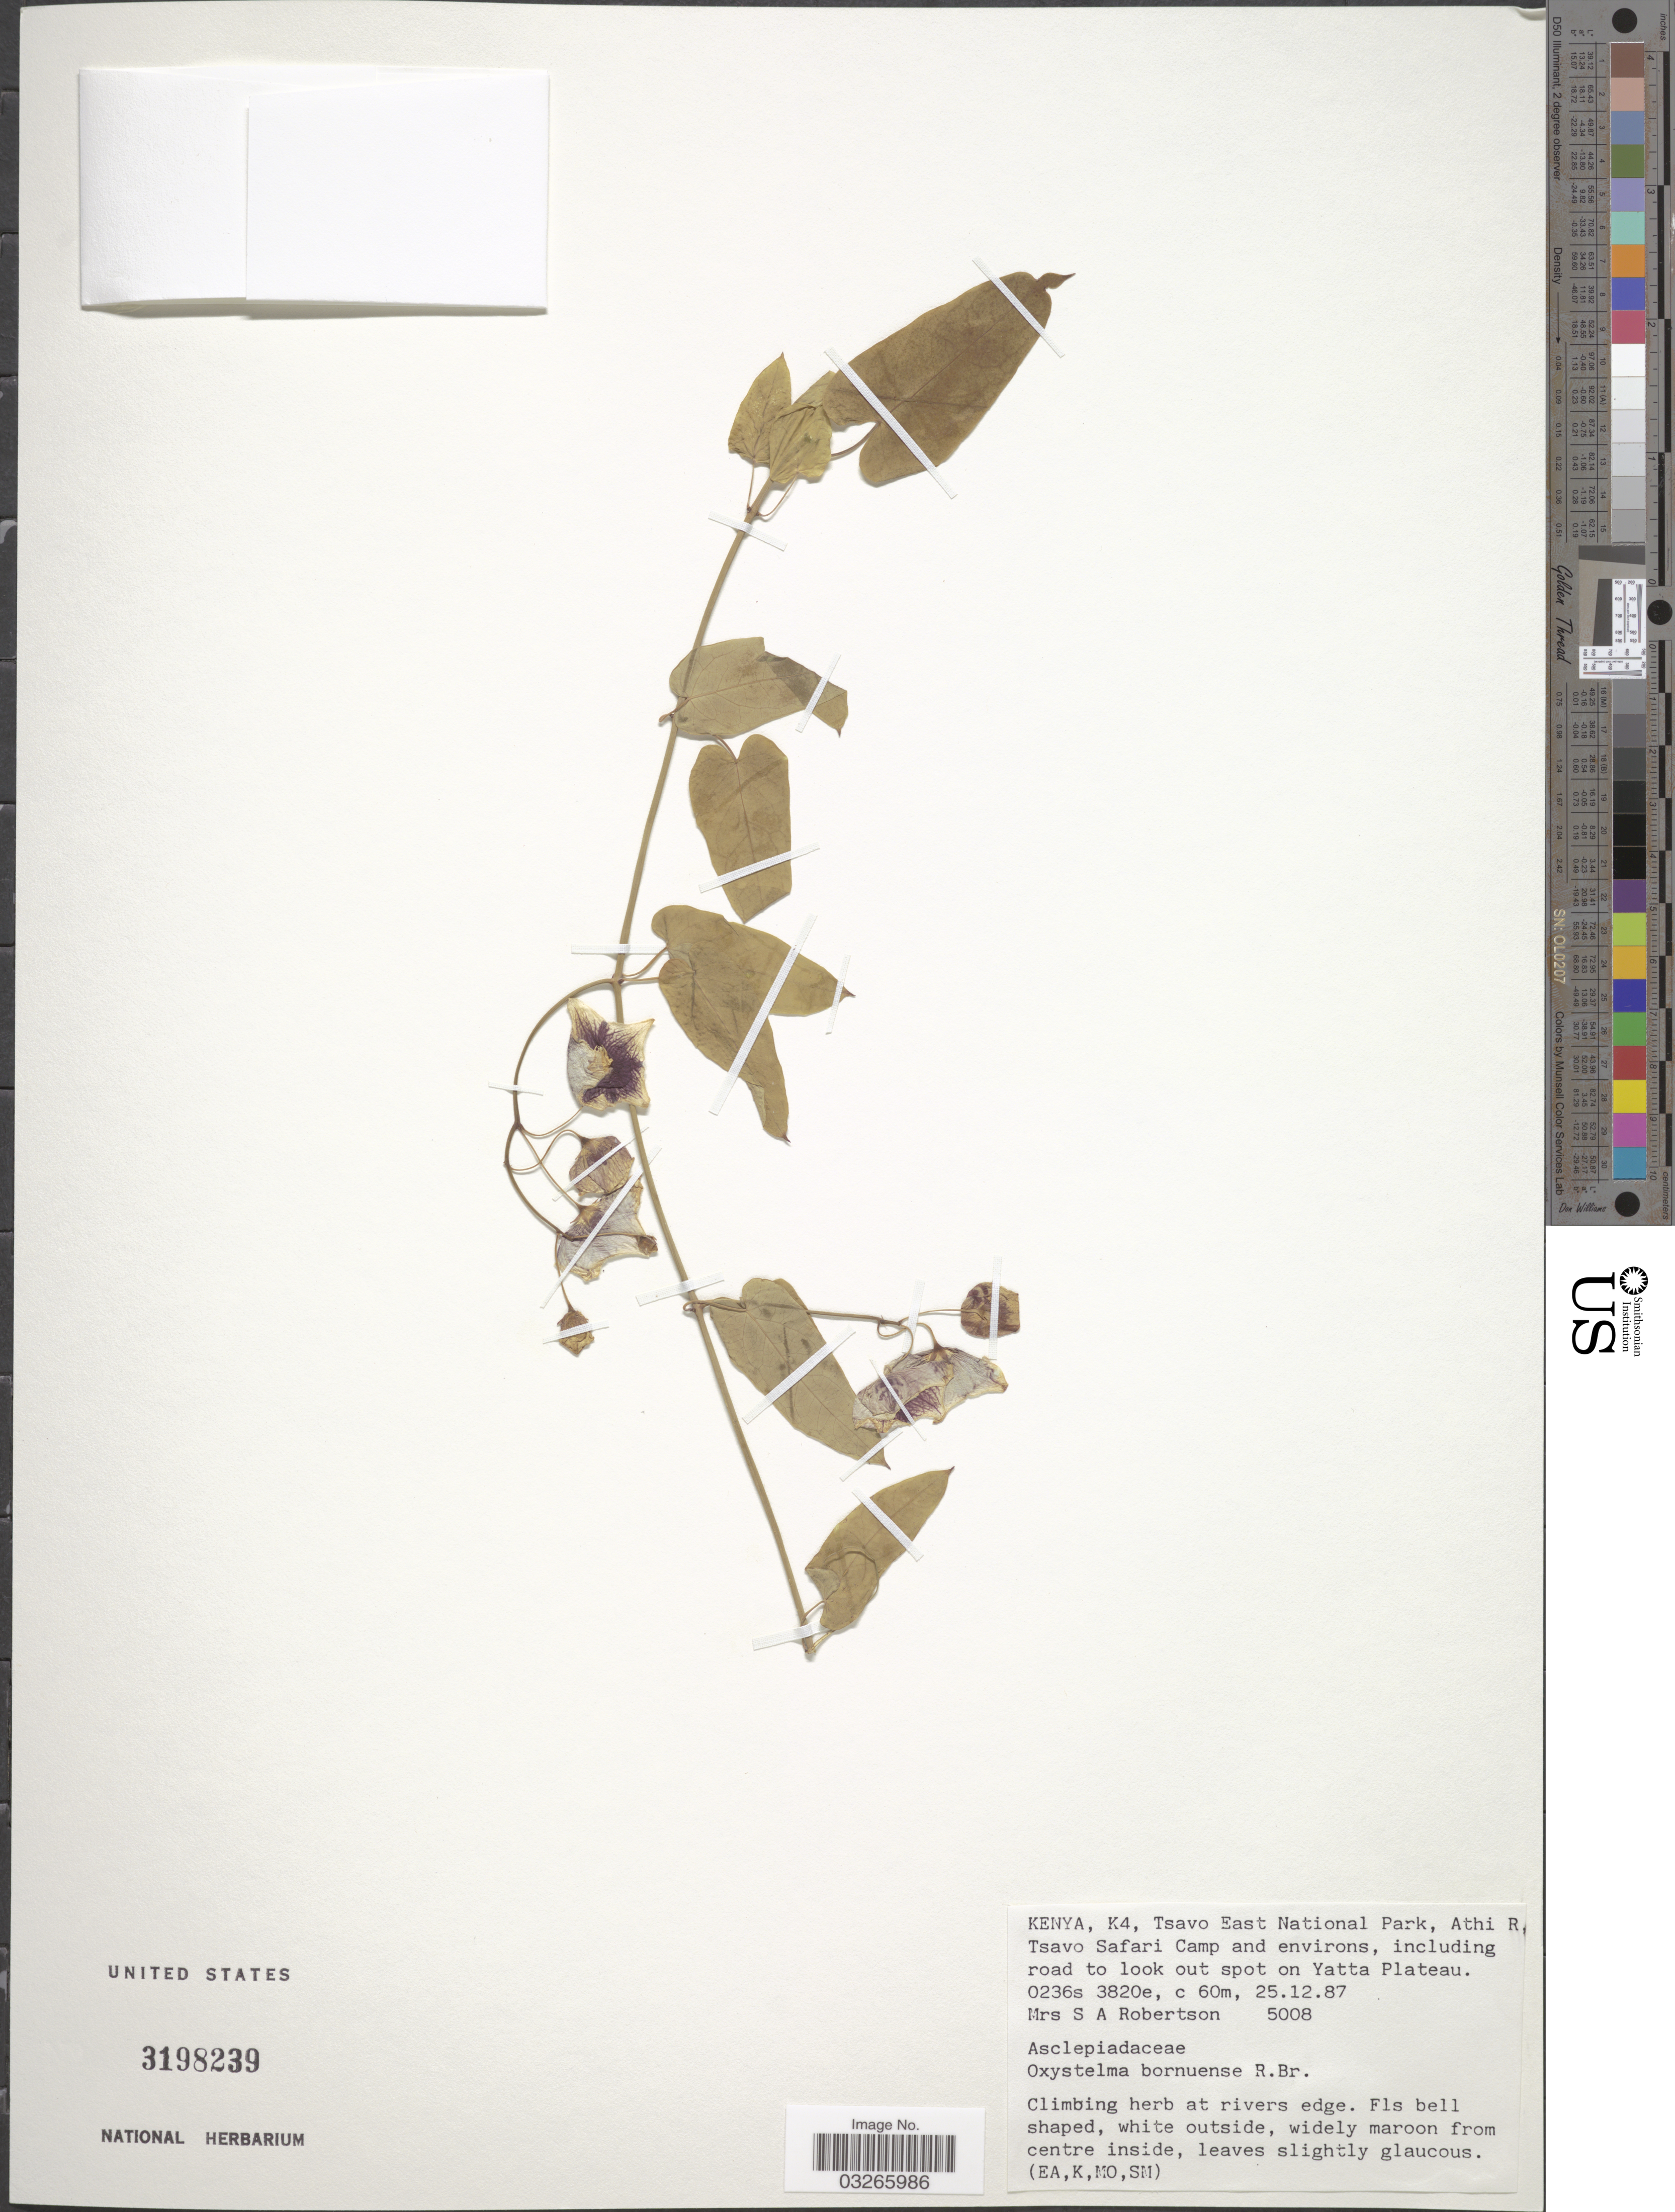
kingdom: Plantae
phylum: Tracheophyta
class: Magnoliopsida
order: Gentianales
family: Apocynaceae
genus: Oxystelma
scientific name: Oxystelma bornouense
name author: R. Br.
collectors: S. Robertson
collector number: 5008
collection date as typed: Transcribed d/m/y: 25/12/87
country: Kenya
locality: K4, Tsavo East National Park, Athi R, Tsavo Safari Camp and environs, including road to look out spot on Yatta Plateau.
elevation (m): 60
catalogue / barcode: US 3198239